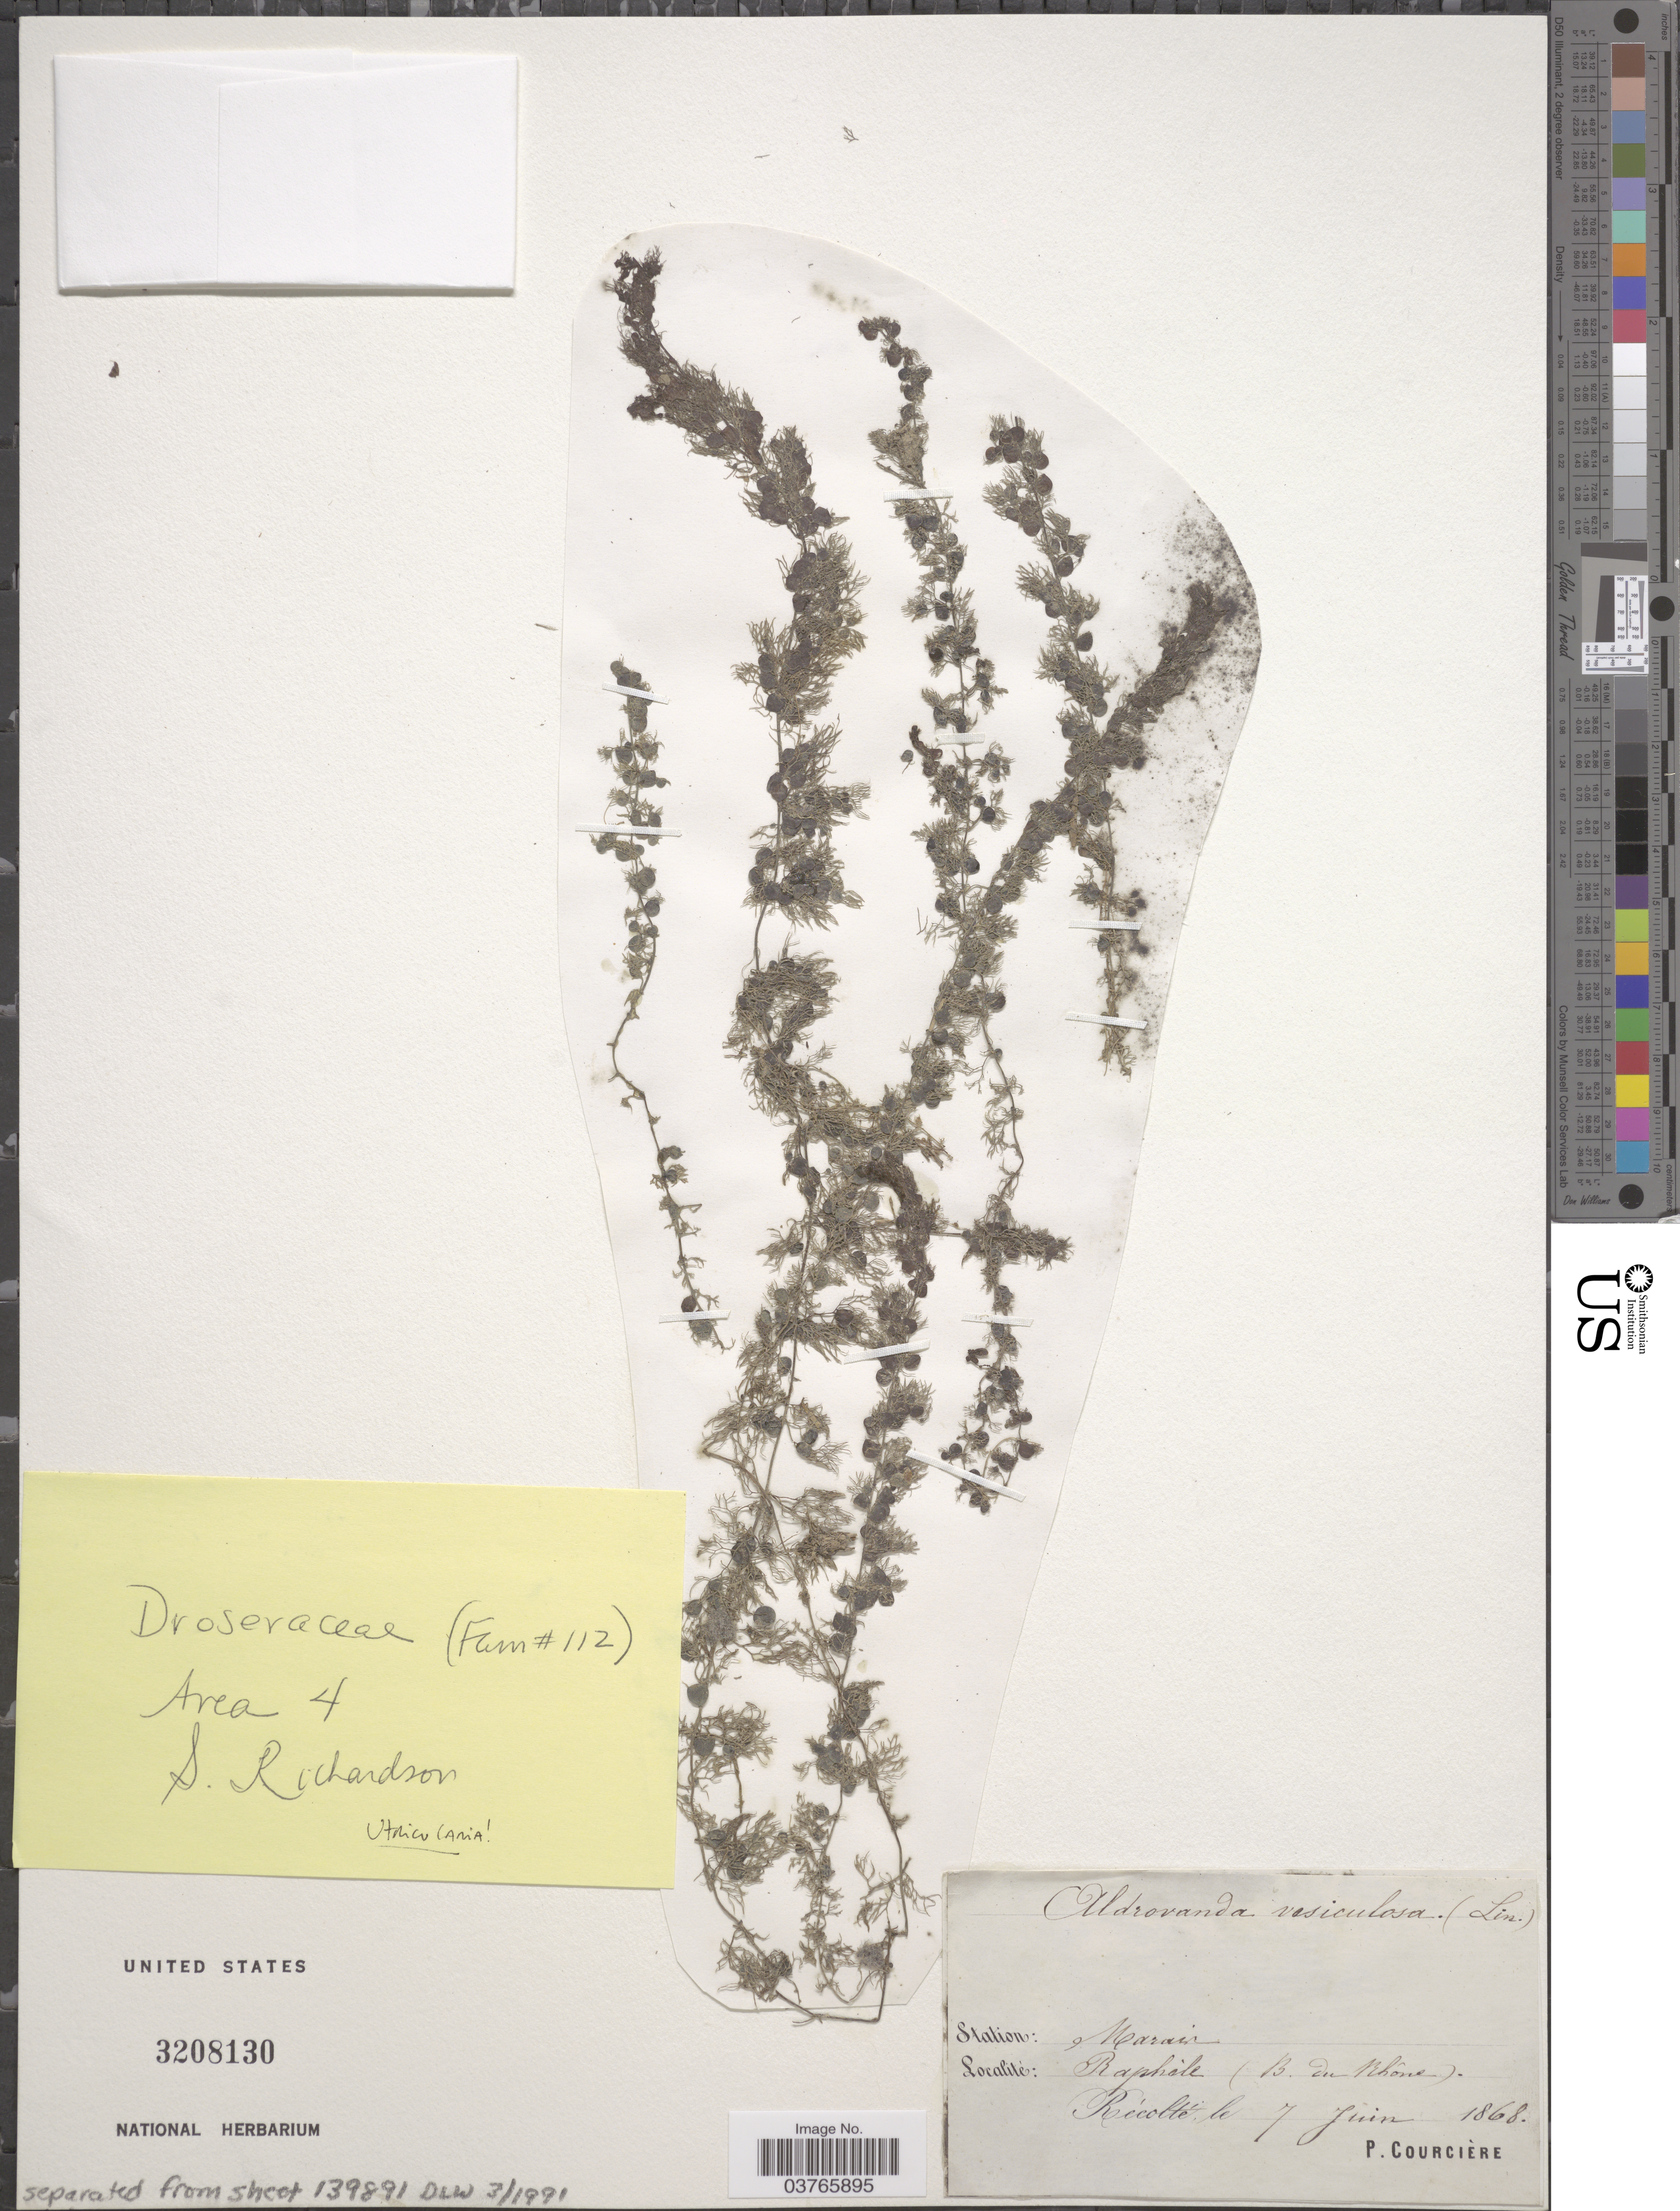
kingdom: Plantae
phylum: Tracheophyta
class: Magnoliopsida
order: Caryophyllales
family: Droseraceae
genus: Aldrovanda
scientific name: Aldrovanda vesiculosa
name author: L.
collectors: P. Courciére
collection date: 1868-06-07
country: France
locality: Station: Marain [interpreted]. Raphile ( B. du Rhône). Area 4 [unsure placement]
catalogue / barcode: US 3208130